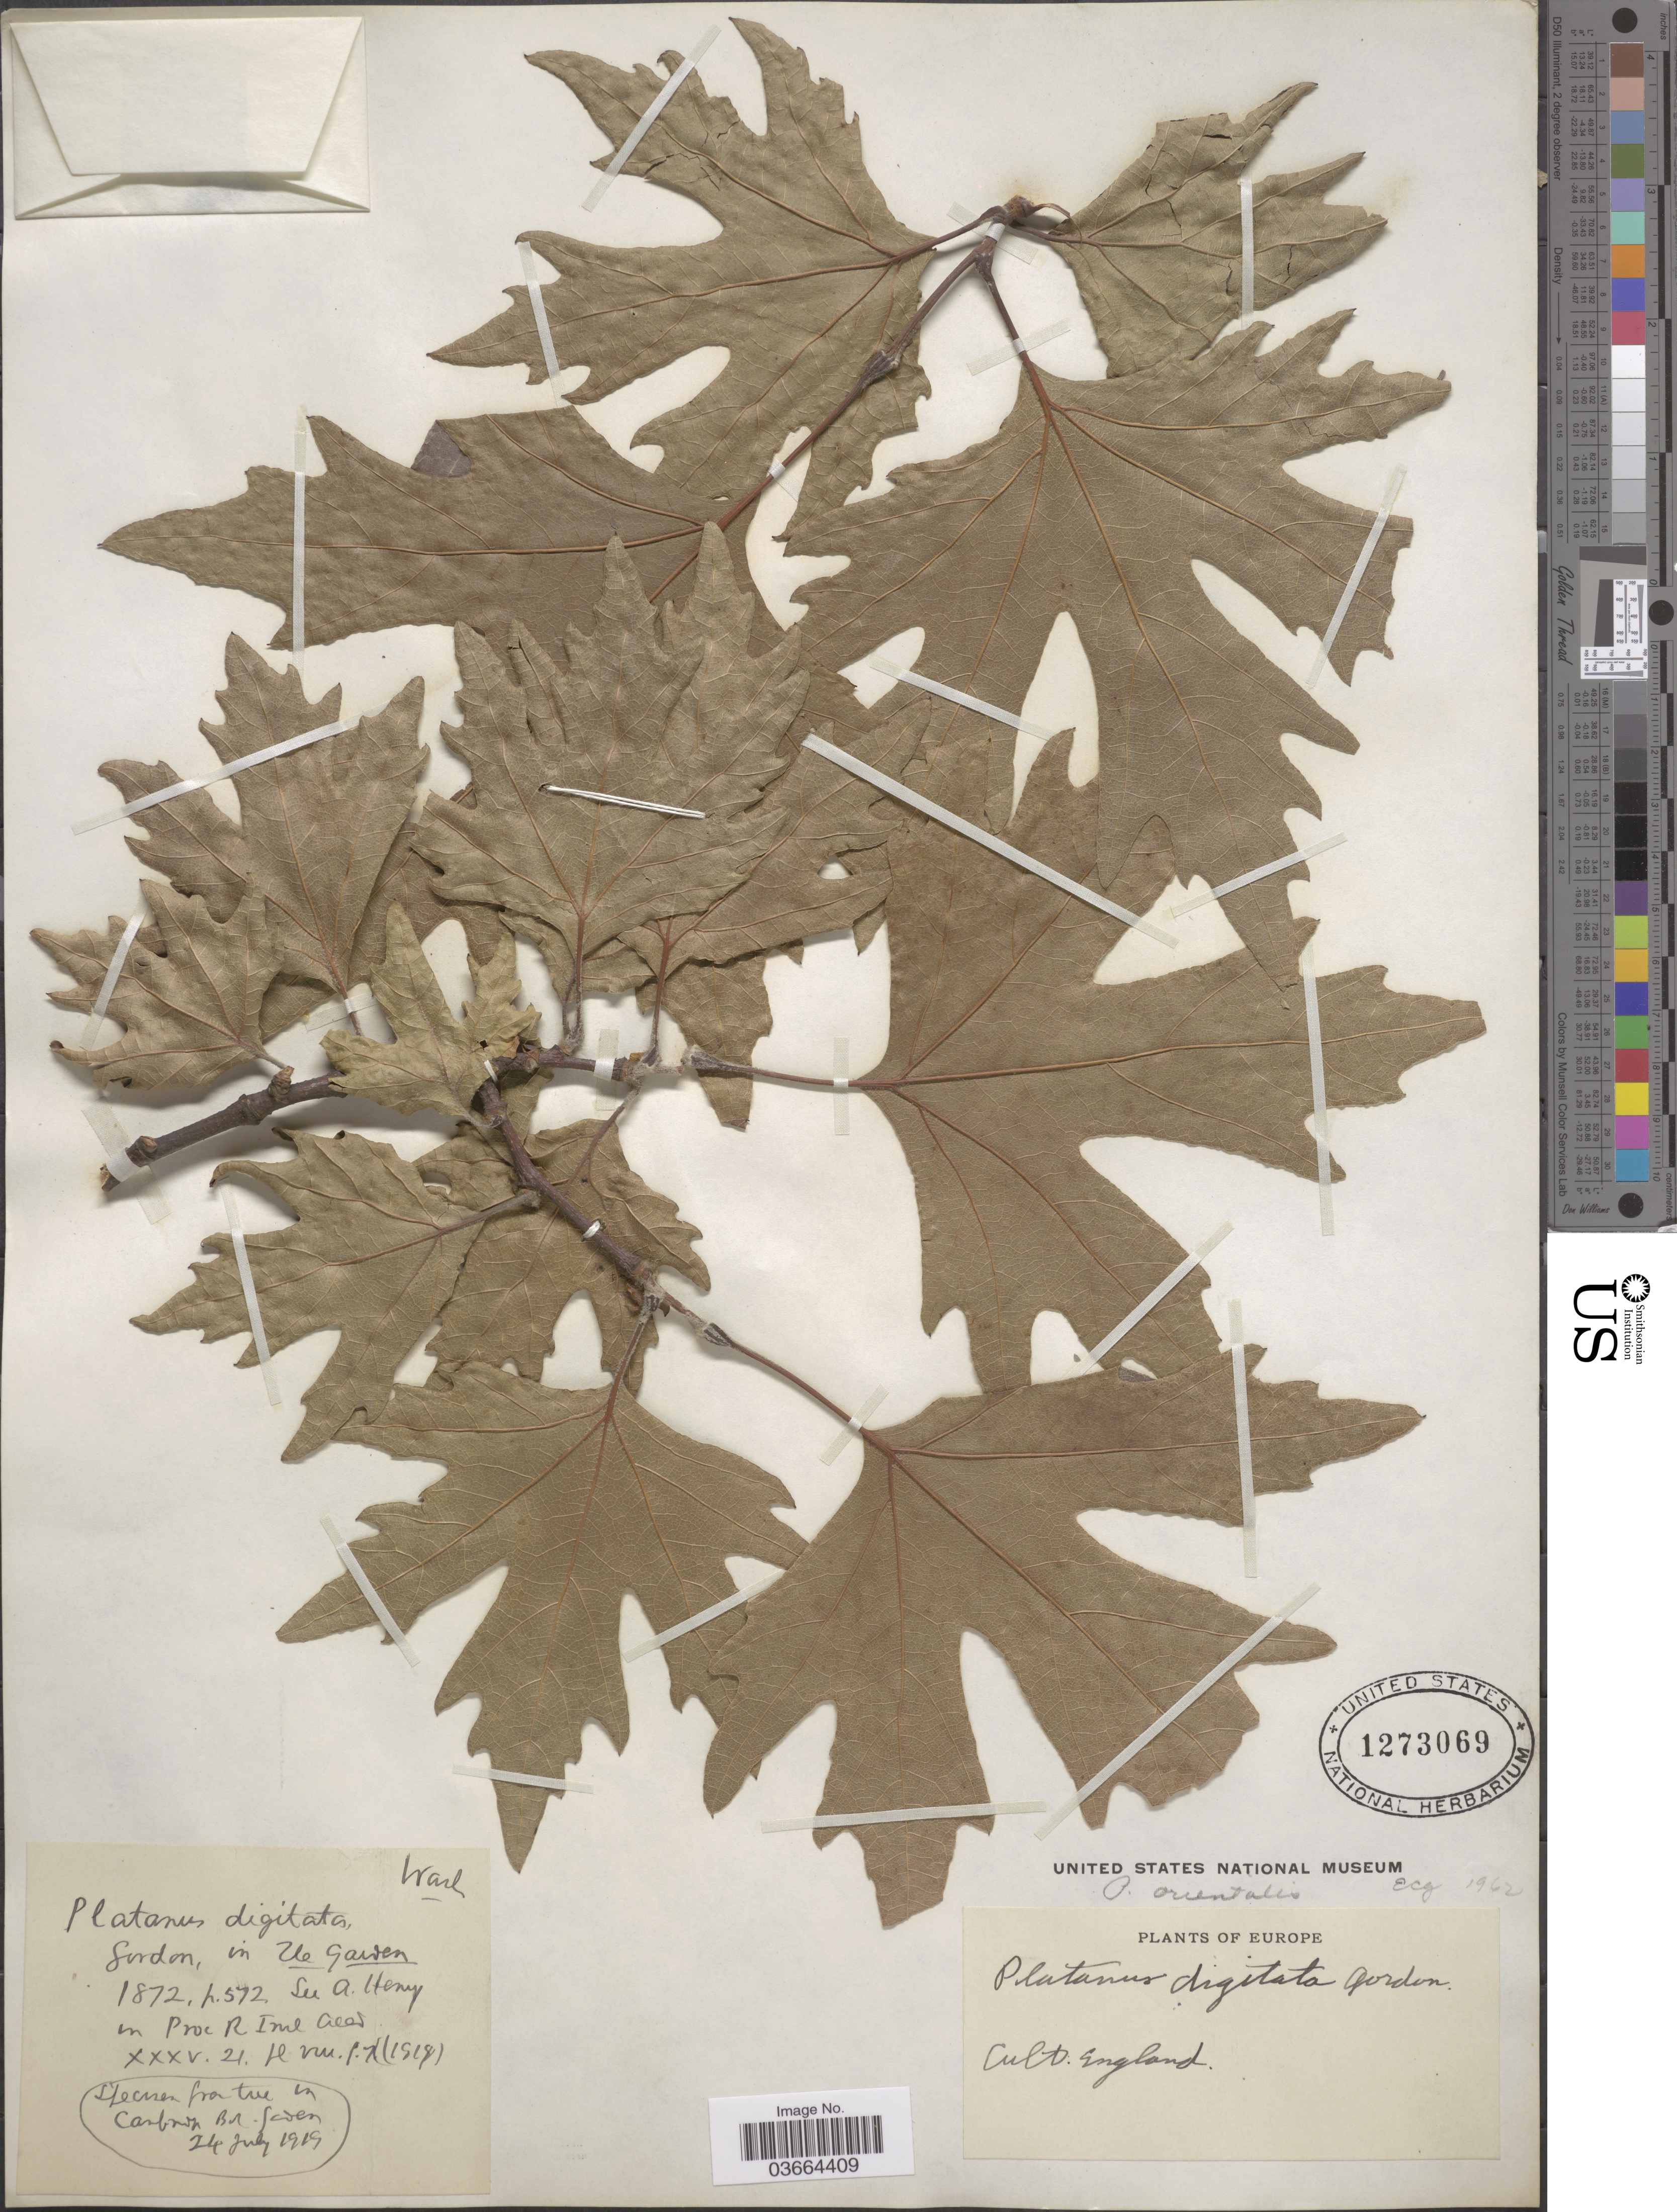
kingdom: Plantae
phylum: Tracheophyta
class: Magnoliopsida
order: Proteales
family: Platanaceae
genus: Platanus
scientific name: Platanus orientalis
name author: L.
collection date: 1919-07-24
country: United Kingdom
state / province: England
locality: From tree in Carbuda Br. Scoen.*?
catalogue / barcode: US 1273069